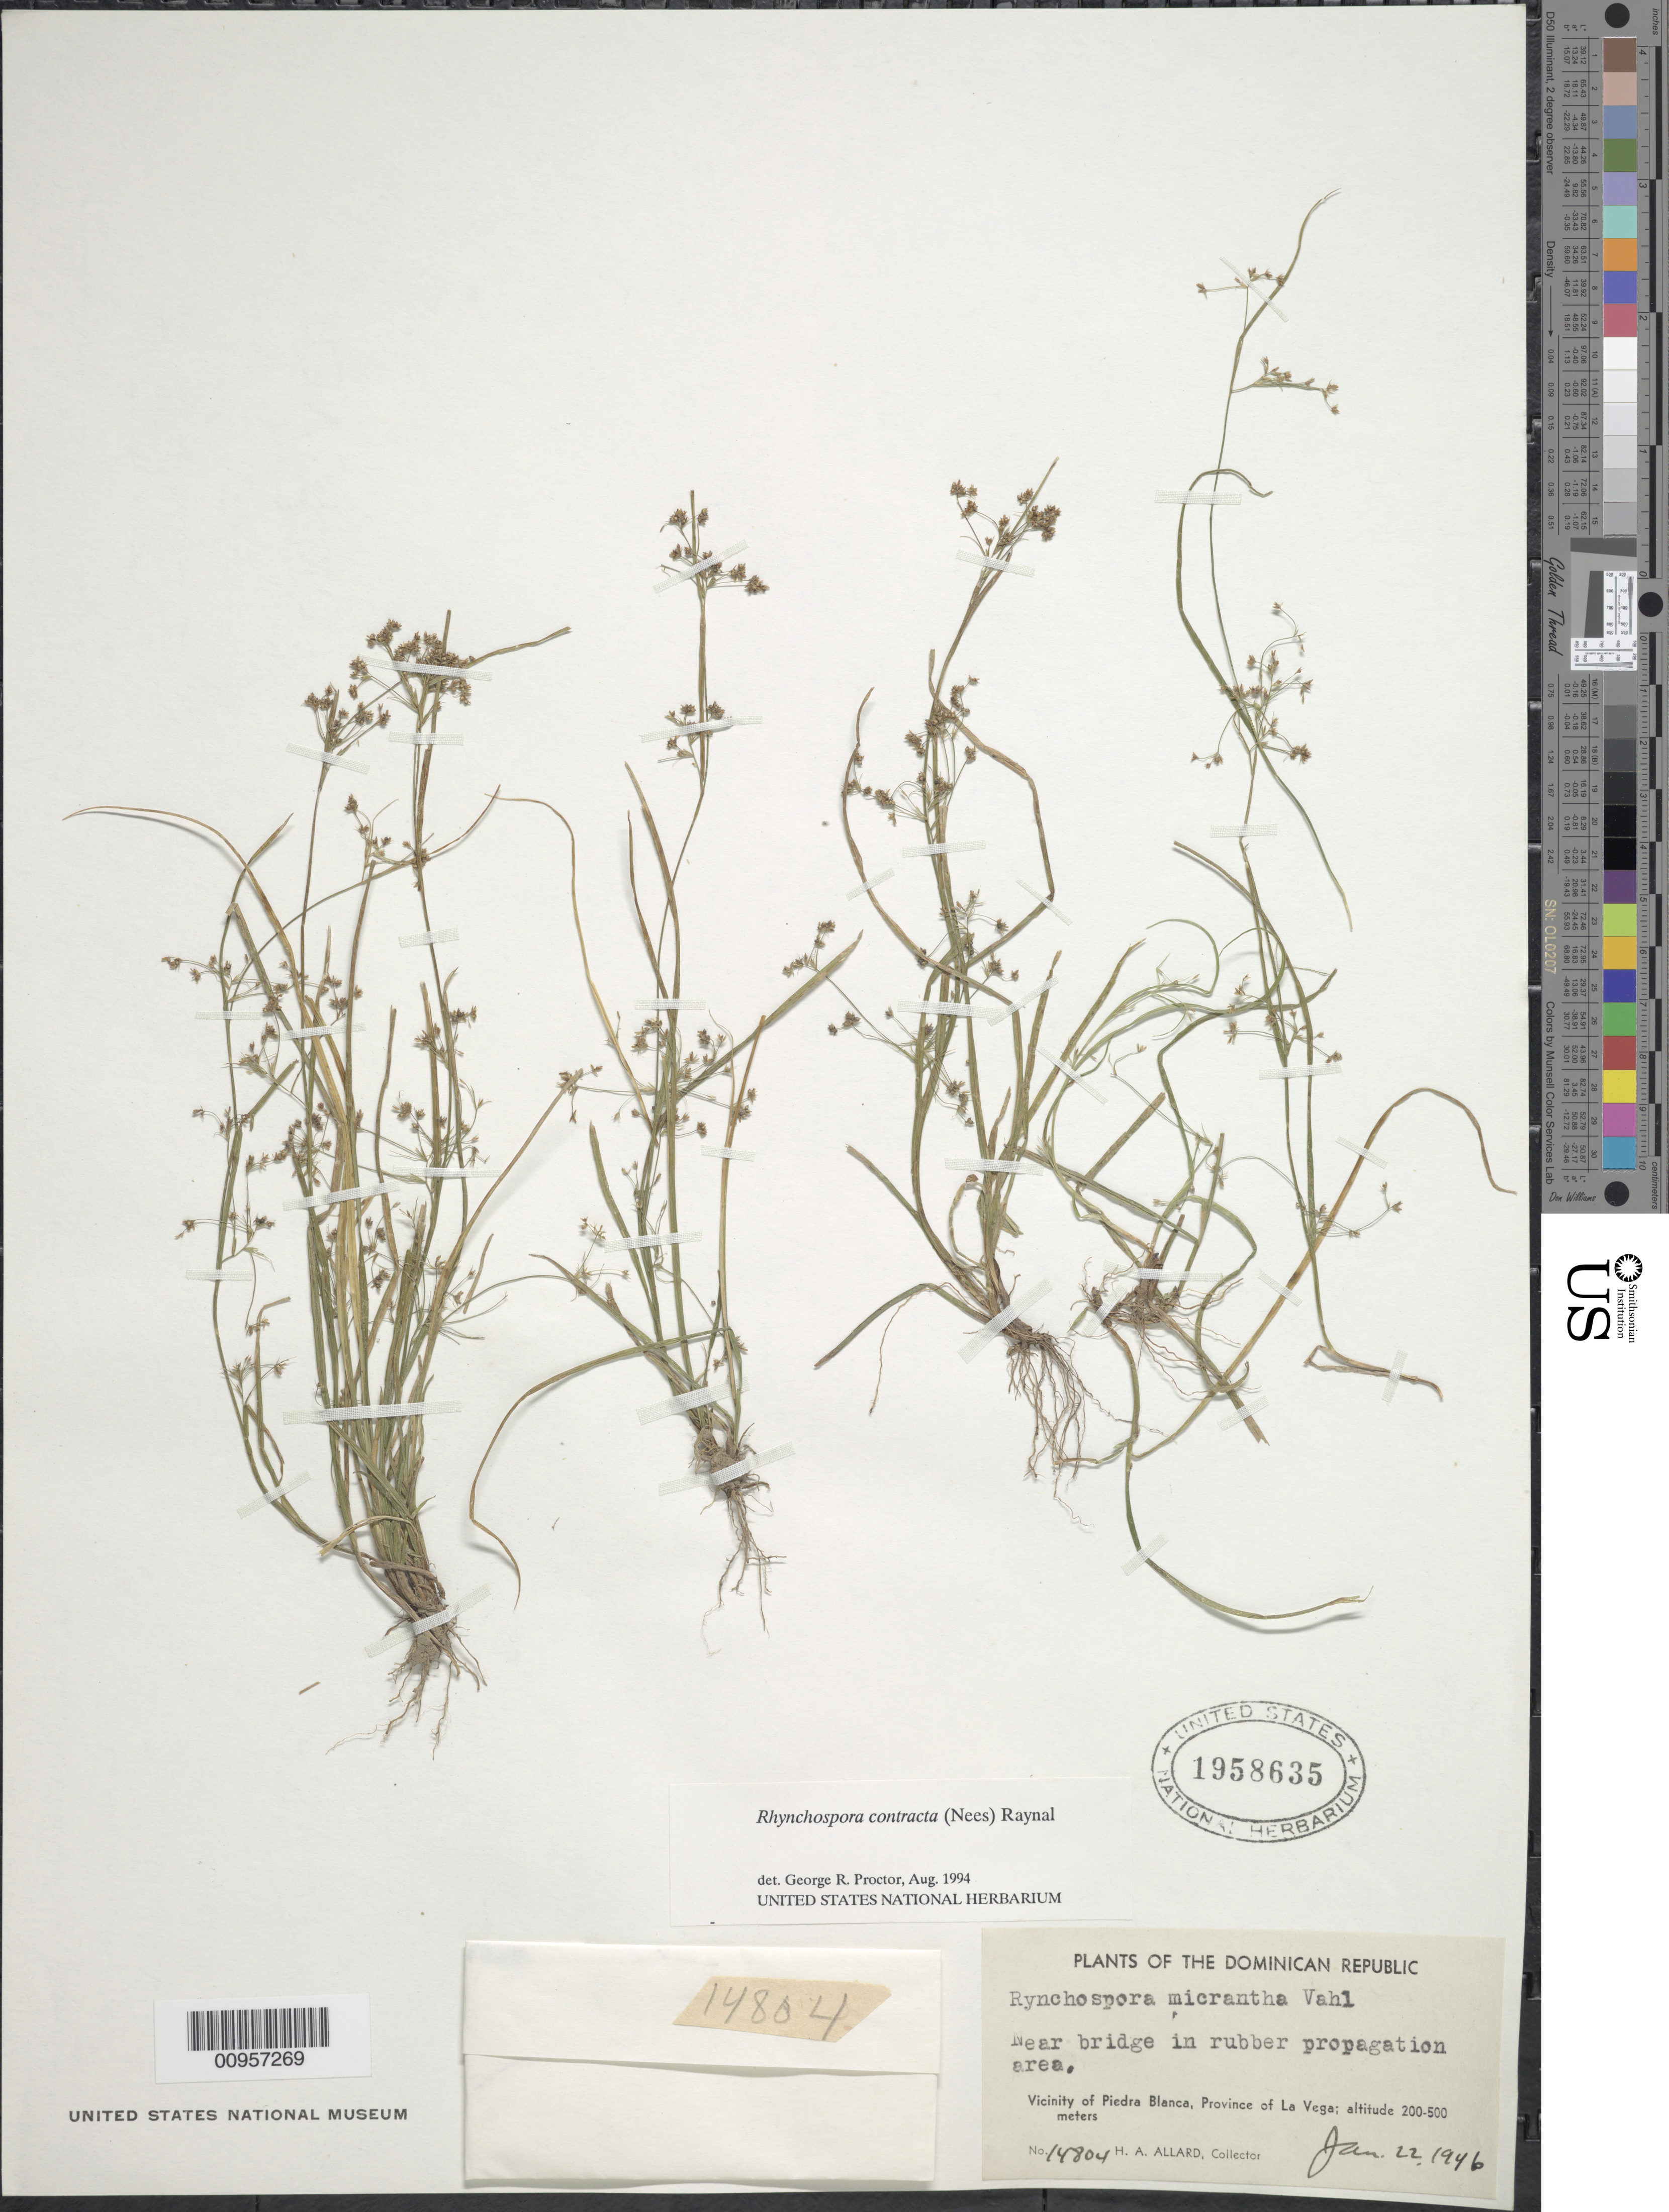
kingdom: Plantae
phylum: Tracheophyta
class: Liliopsida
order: Poales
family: Cyperaceae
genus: Rhynchospora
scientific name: Rhynchospora contracta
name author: (Nees) J. Raynal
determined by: Proctor, G. R.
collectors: H. A. Allard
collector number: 14804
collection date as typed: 22 Jan 1946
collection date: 1946-01-22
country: Dominican Republic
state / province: La Vega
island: Hispaniola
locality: Vicinity of Piedra Blanca, near bridge in rubber propagation area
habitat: Near bridge in rubber propagation area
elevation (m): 200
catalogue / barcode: US 1958635